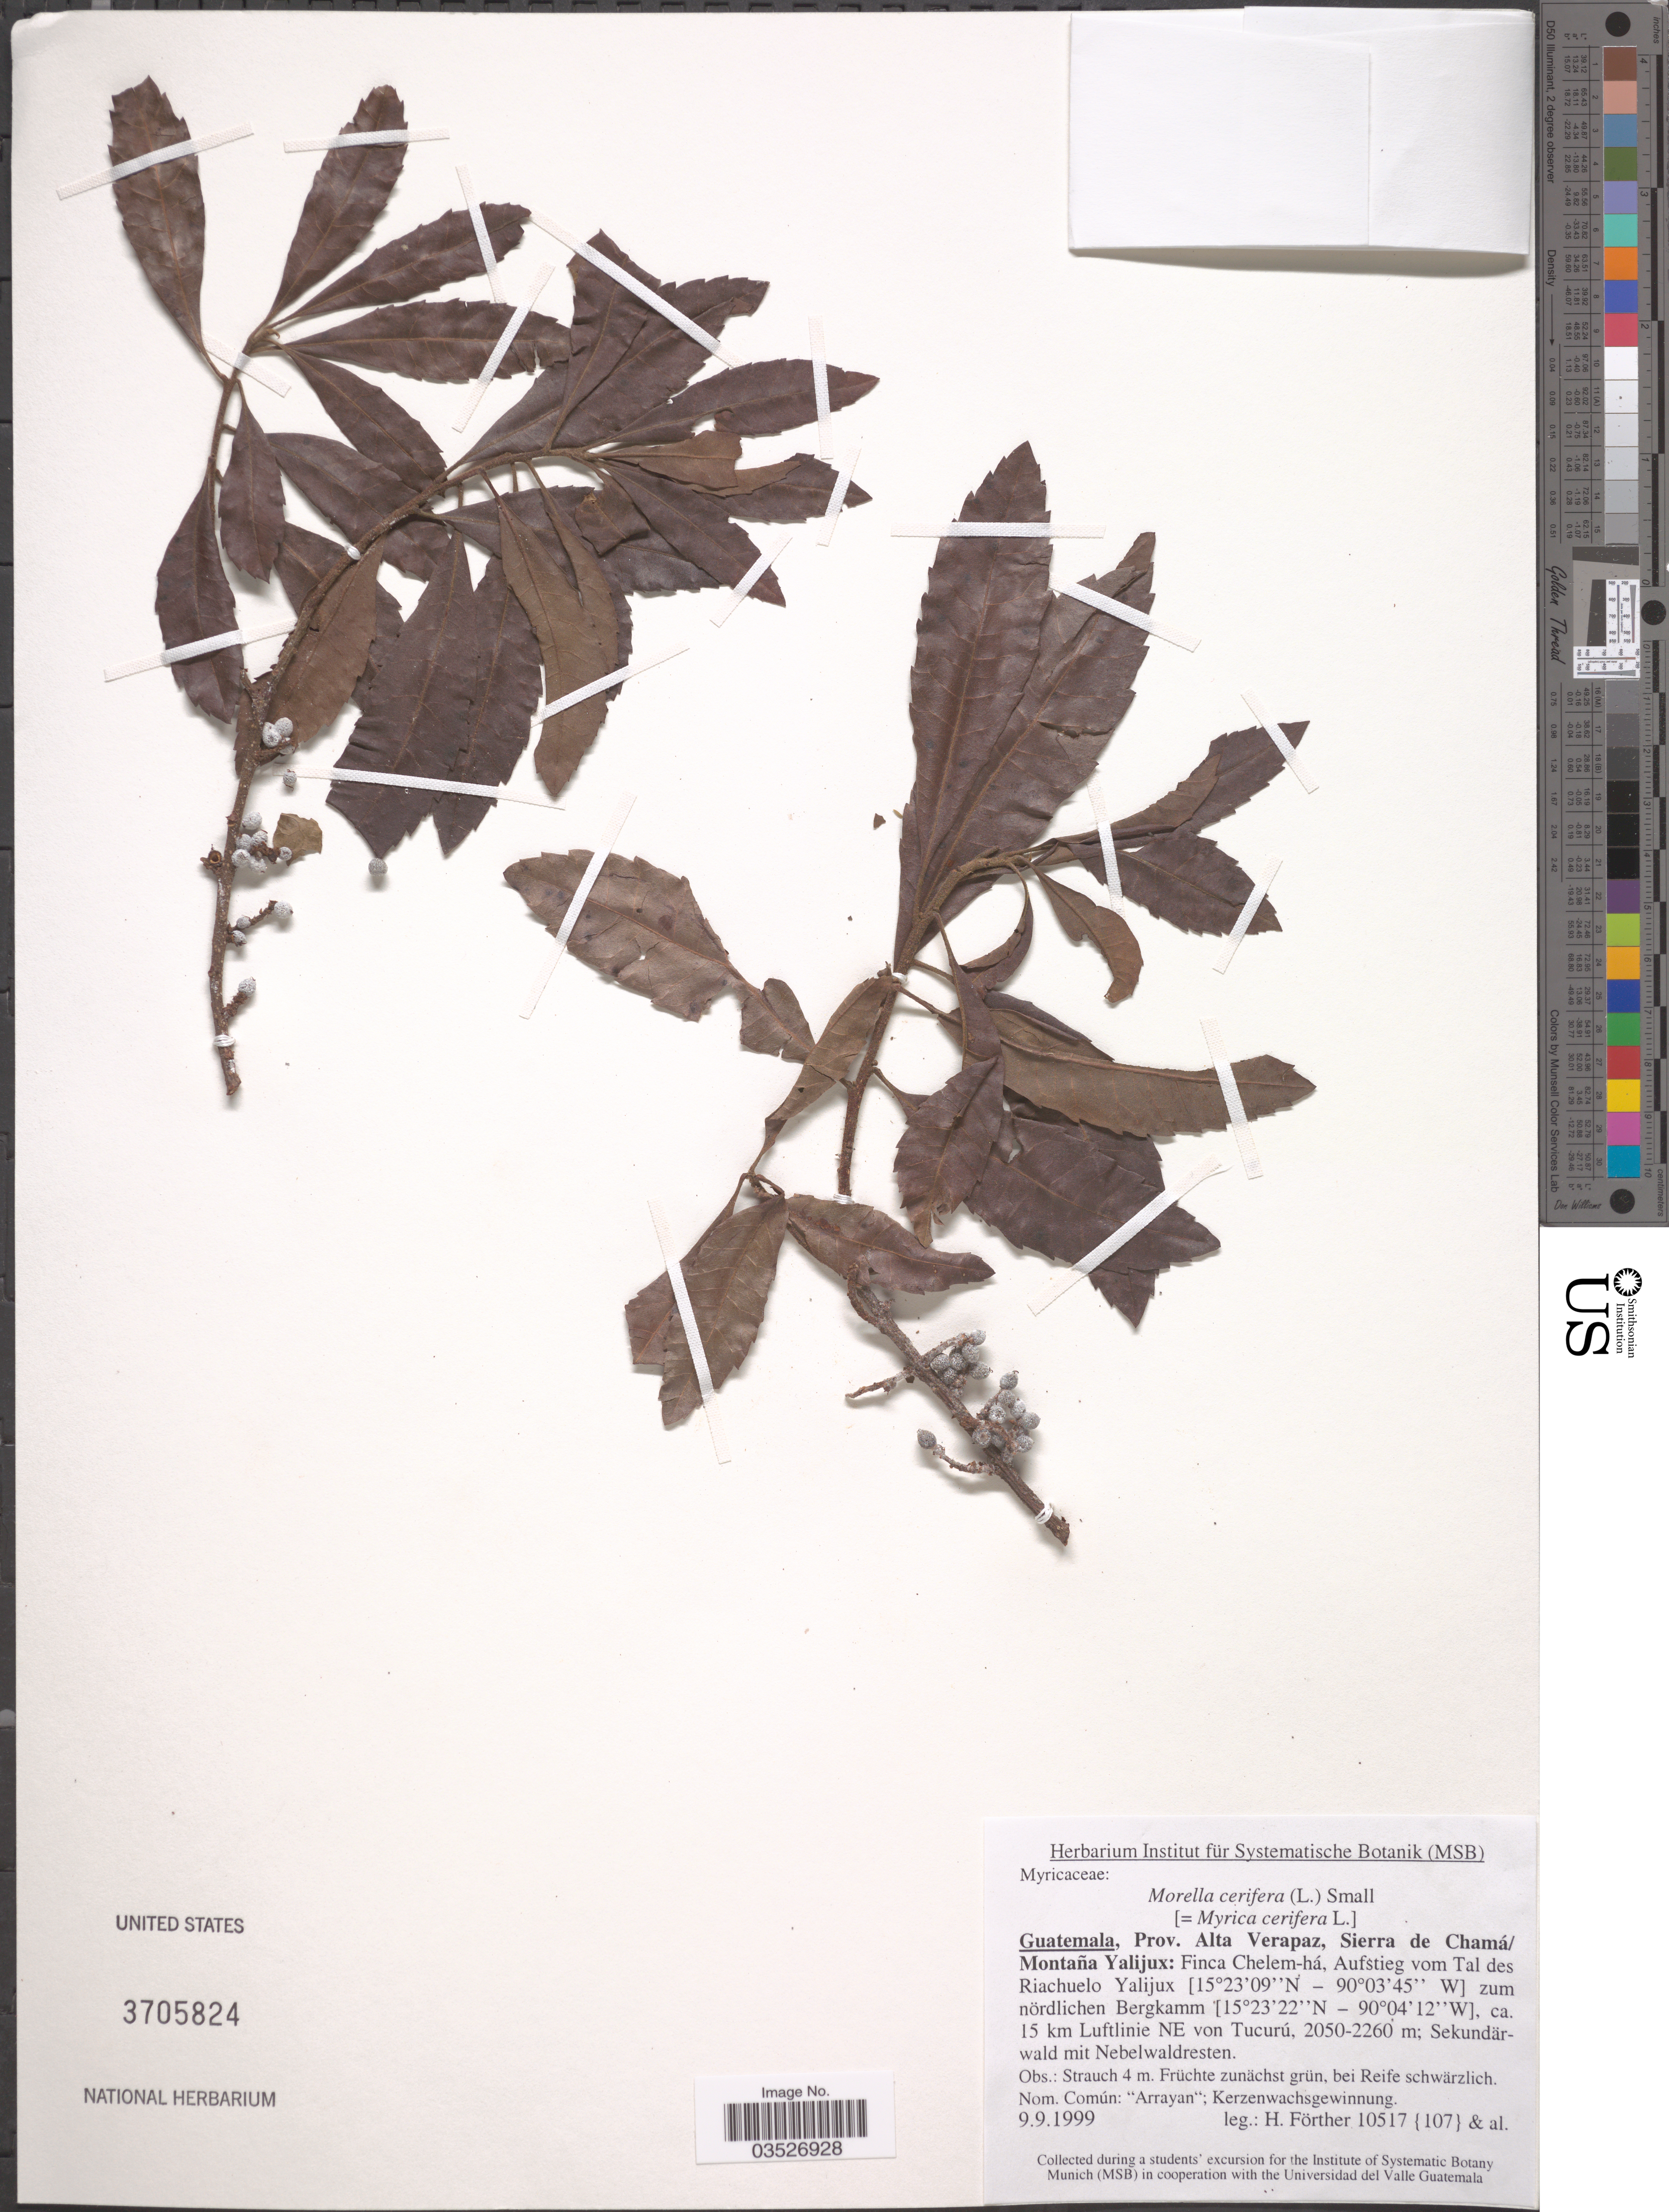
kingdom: Plantae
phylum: Tracheophyta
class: Magnoliopsida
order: Fagales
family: Myricaceae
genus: Morella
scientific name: Morella cerifera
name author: (L.) Small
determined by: Wilbur, R. L.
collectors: H. Förther & et al.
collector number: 10517 {107}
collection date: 1999-09-09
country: Guatemala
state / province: Alta Verapaz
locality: Sierra de Chamá/Montaña Yalijux: Finca Chelem-há, Aufstieg vom Tal des Riachuelo Yalijux zum nördlichen Bergkamm, ca. 15 km Luftlinie NE von Tucurú. Sekundärwald mit Nebelwaldresten.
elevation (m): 2050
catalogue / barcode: US 3705824